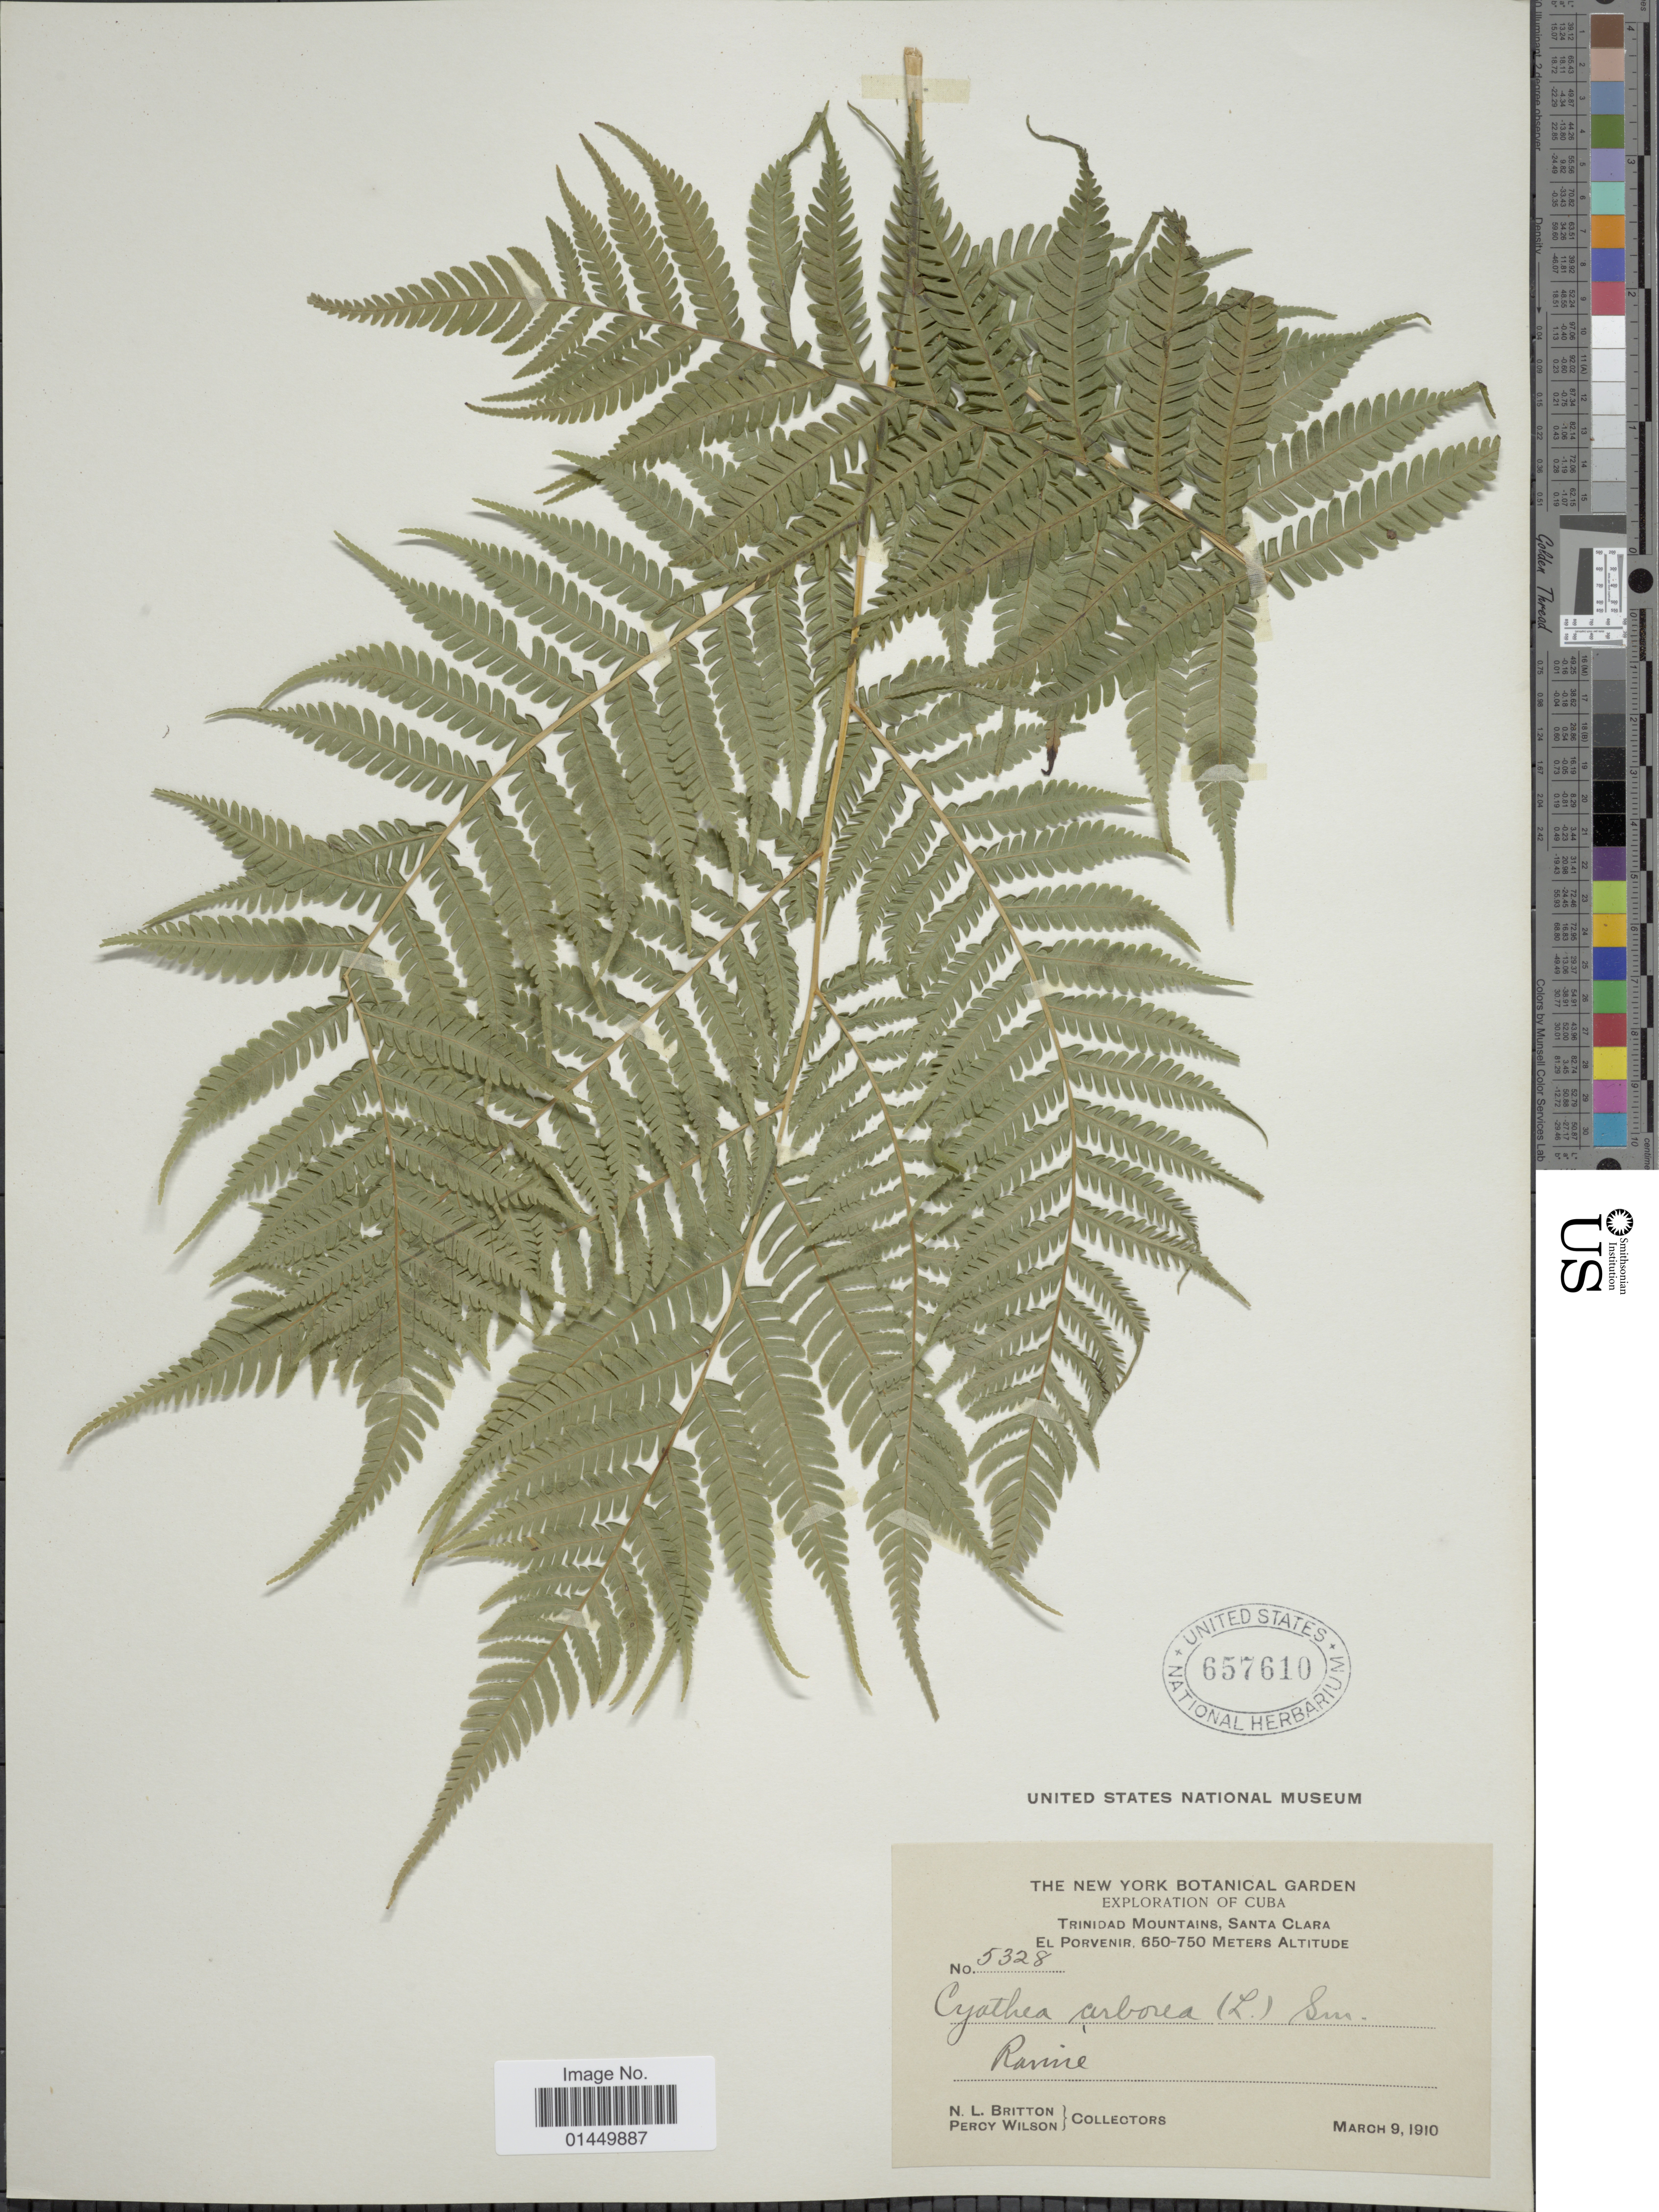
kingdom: Plantae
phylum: Tracheophyta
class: Polypodiopsida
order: Cyatheales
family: Cyatheaceae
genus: Cyathea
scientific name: Cyathea arborea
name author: (L.) Sm.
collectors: N. Britton & P. Wilson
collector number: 5328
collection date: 1910-03-09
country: Cuba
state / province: Las Villas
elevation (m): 650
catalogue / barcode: US 657610